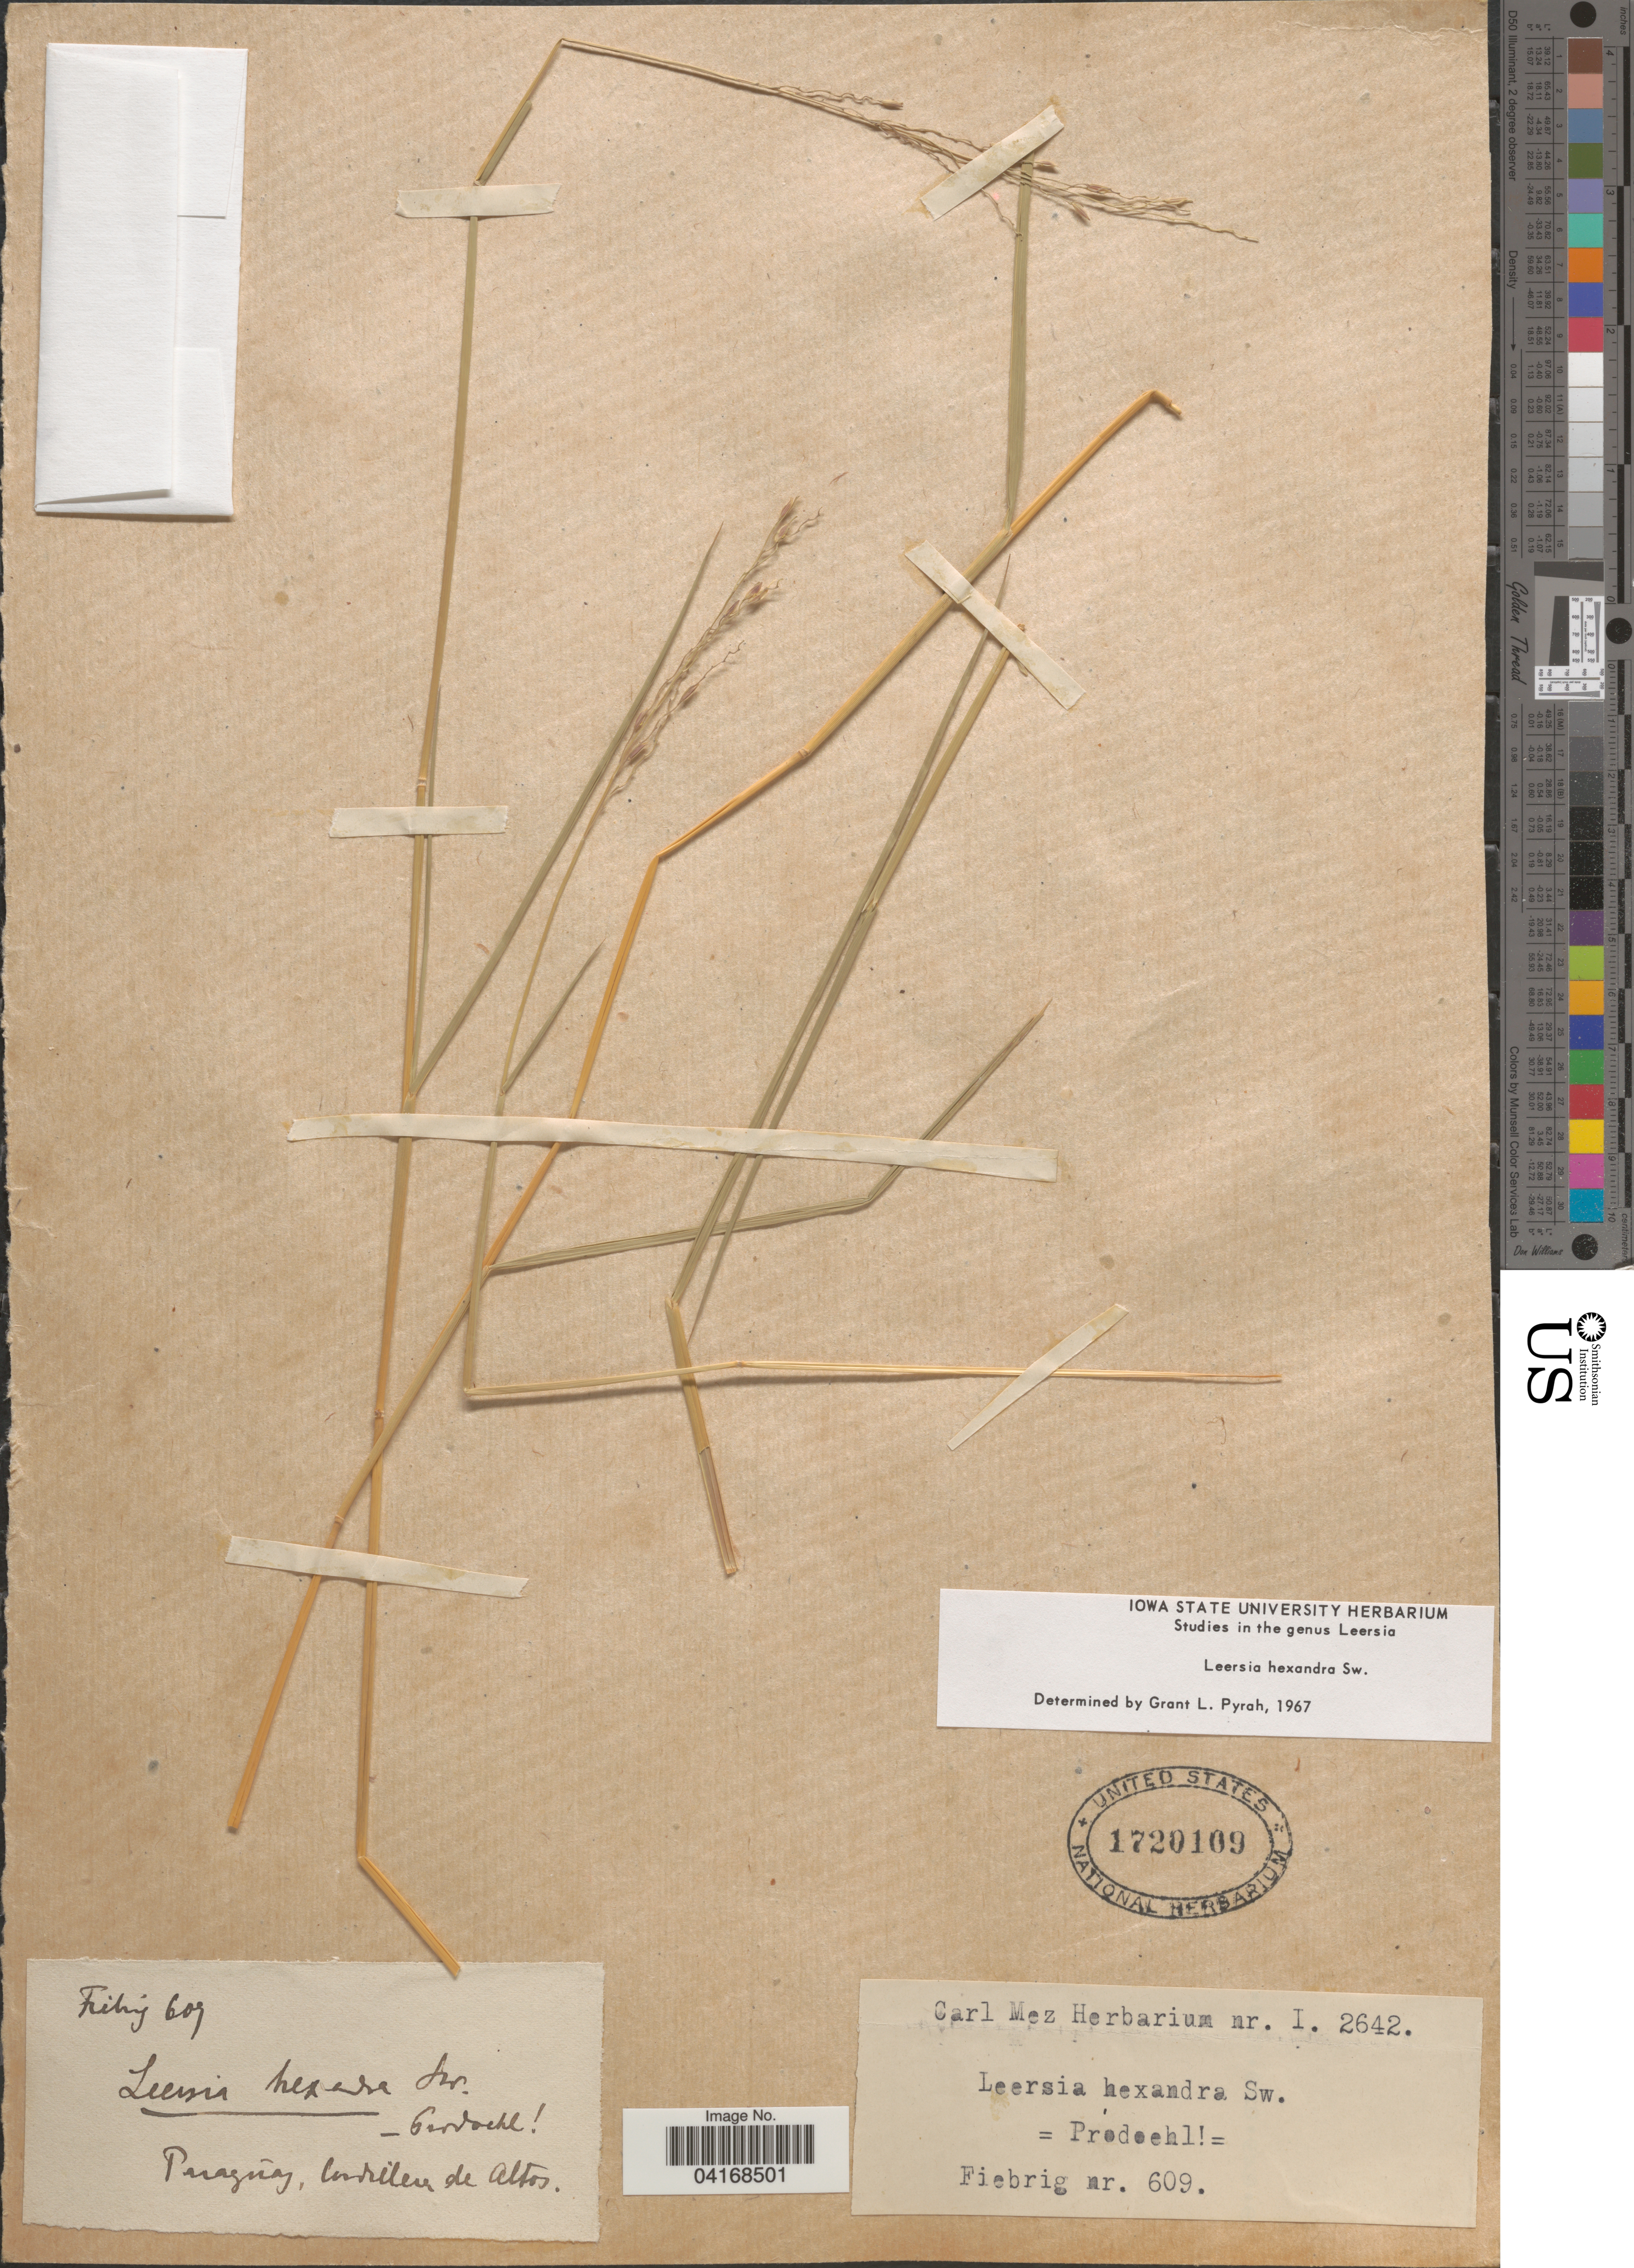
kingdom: Plantae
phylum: Tracheophyta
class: Liliopsida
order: Poales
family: Poaceae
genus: Leersia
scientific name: Leersia hexandra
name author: Sw.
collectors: Fiebrig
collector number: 609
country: Paraguay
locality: Cordillera de Altos.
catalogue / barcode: US 1720109